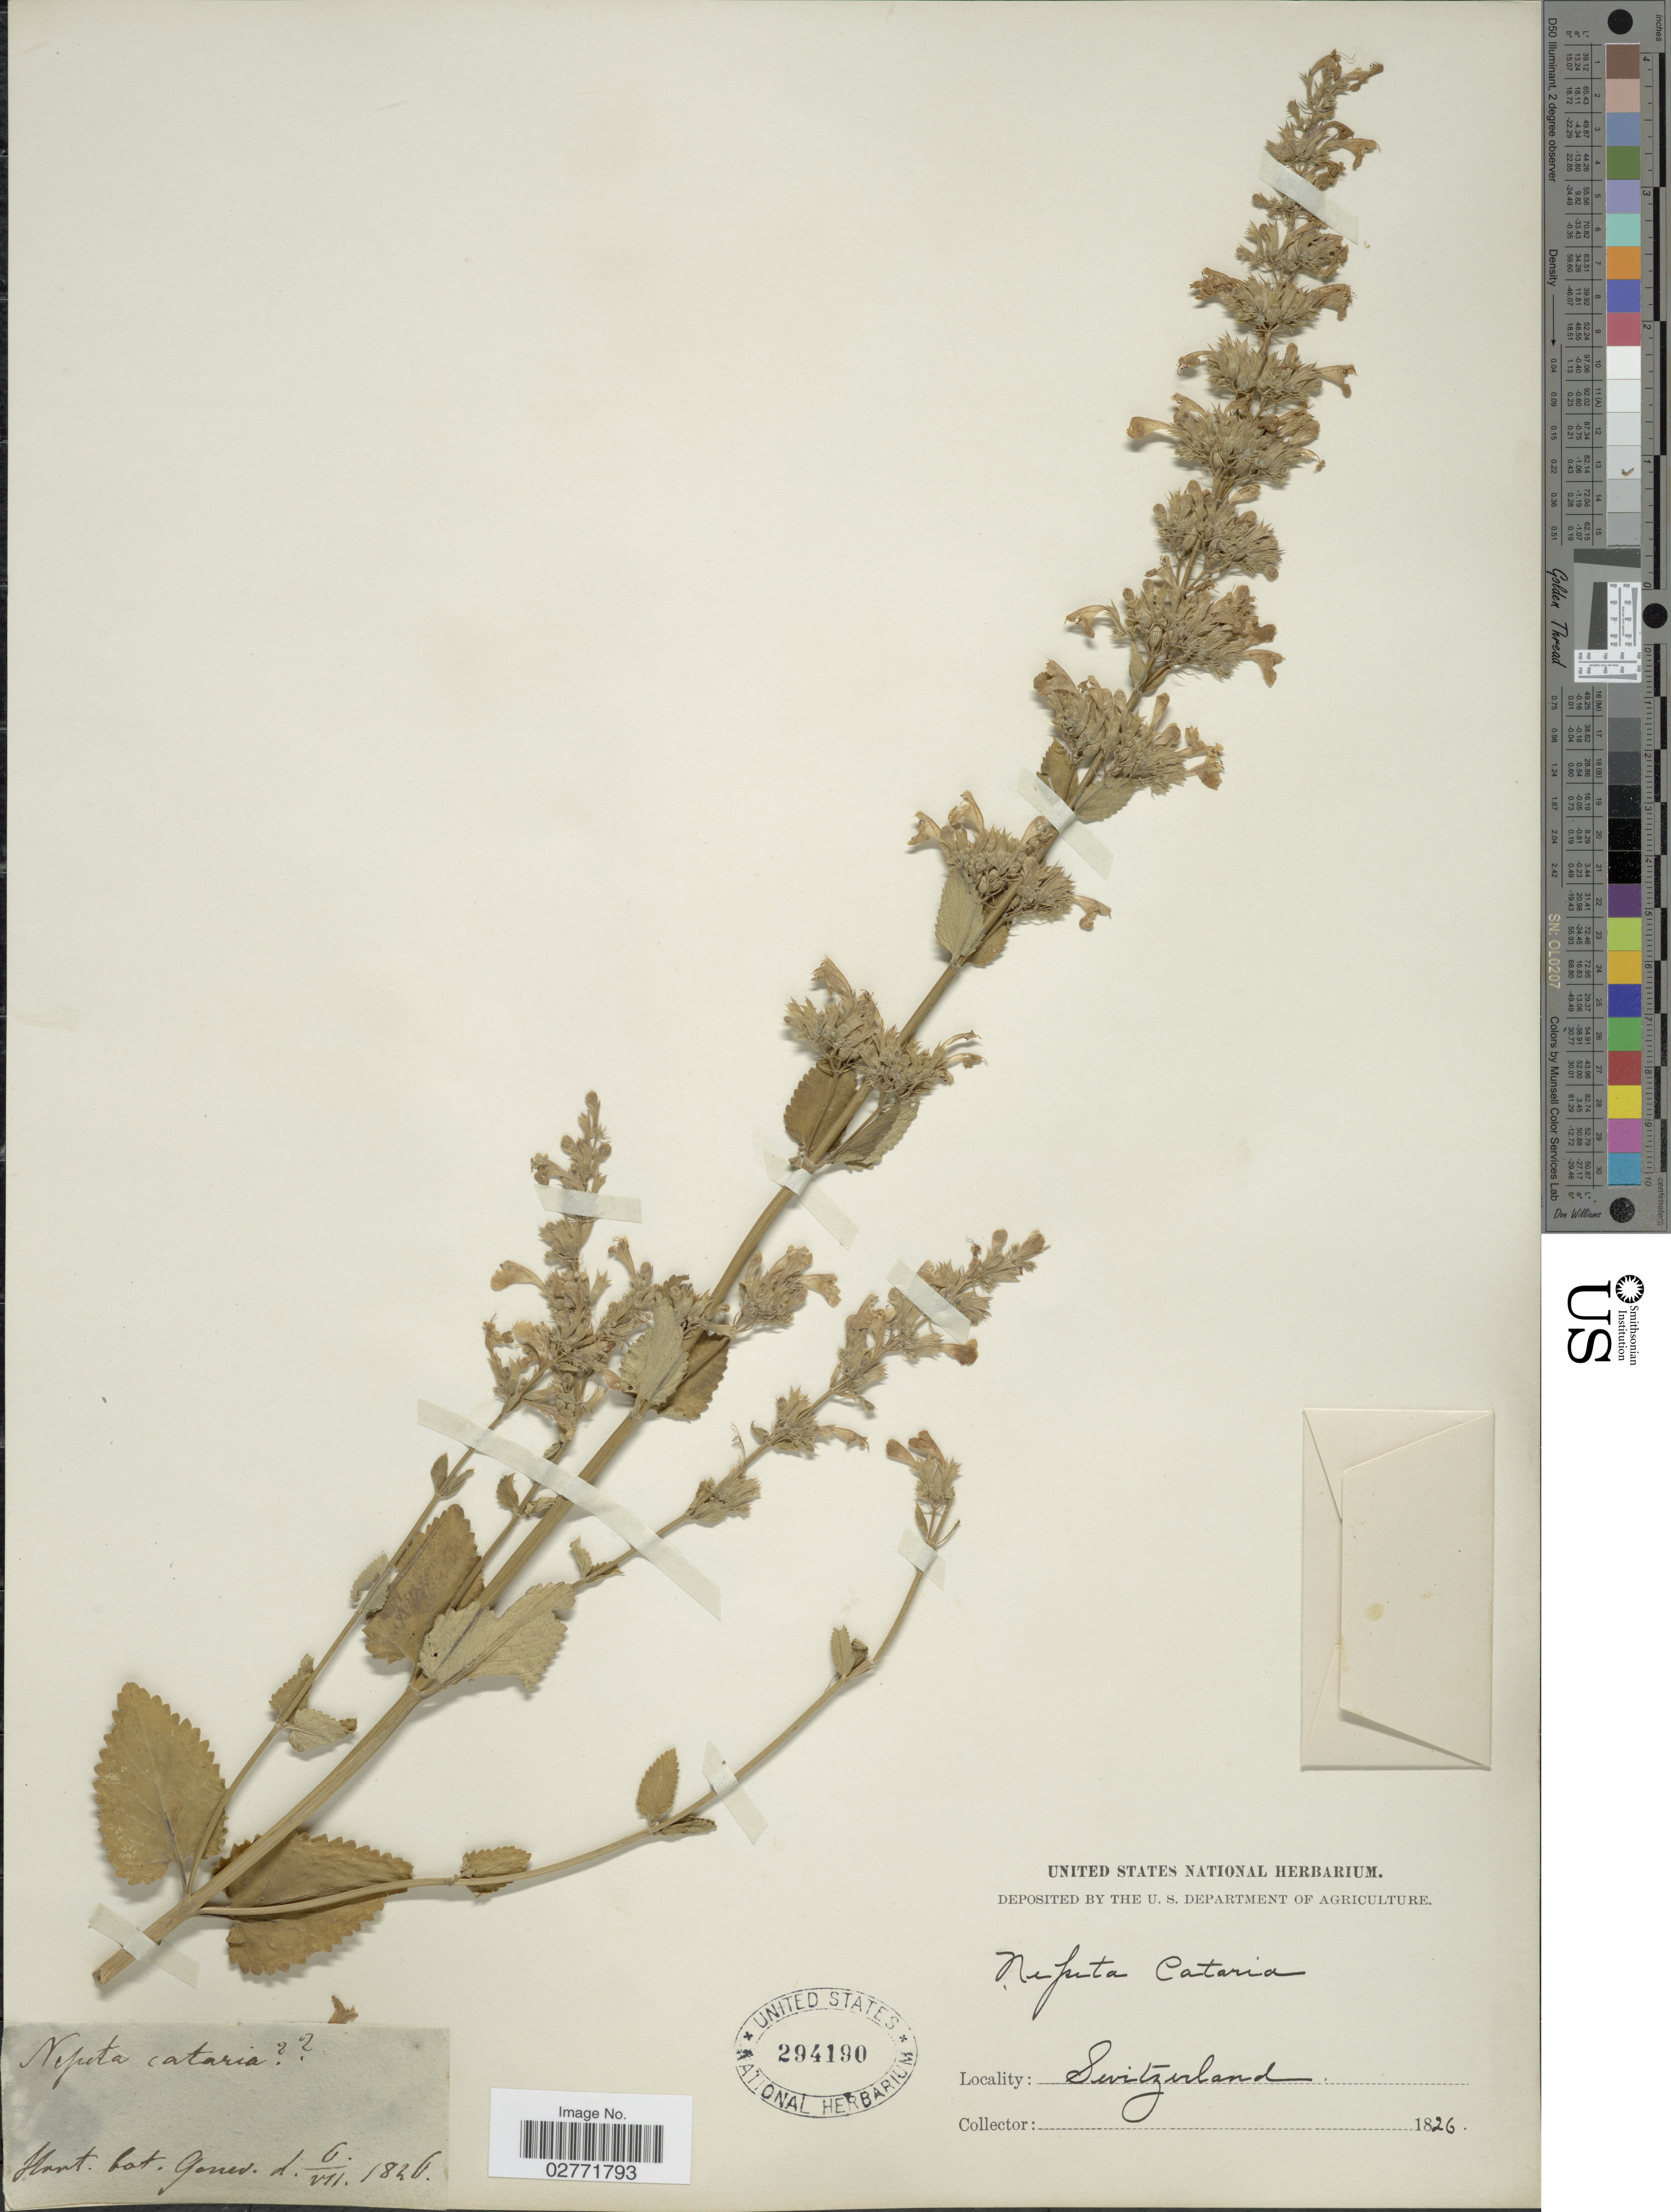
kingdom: Plantae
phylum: Tracheophyta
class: Magnoliopsida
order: Lamiales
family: Lamiaceae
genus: Nepeta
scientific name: Nepeta cataria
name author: L.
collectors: ex herb. United States National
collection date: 1826-07-06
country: Switzerland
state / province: Genève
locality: Hort. bot. Genev.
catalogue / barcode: US 294190